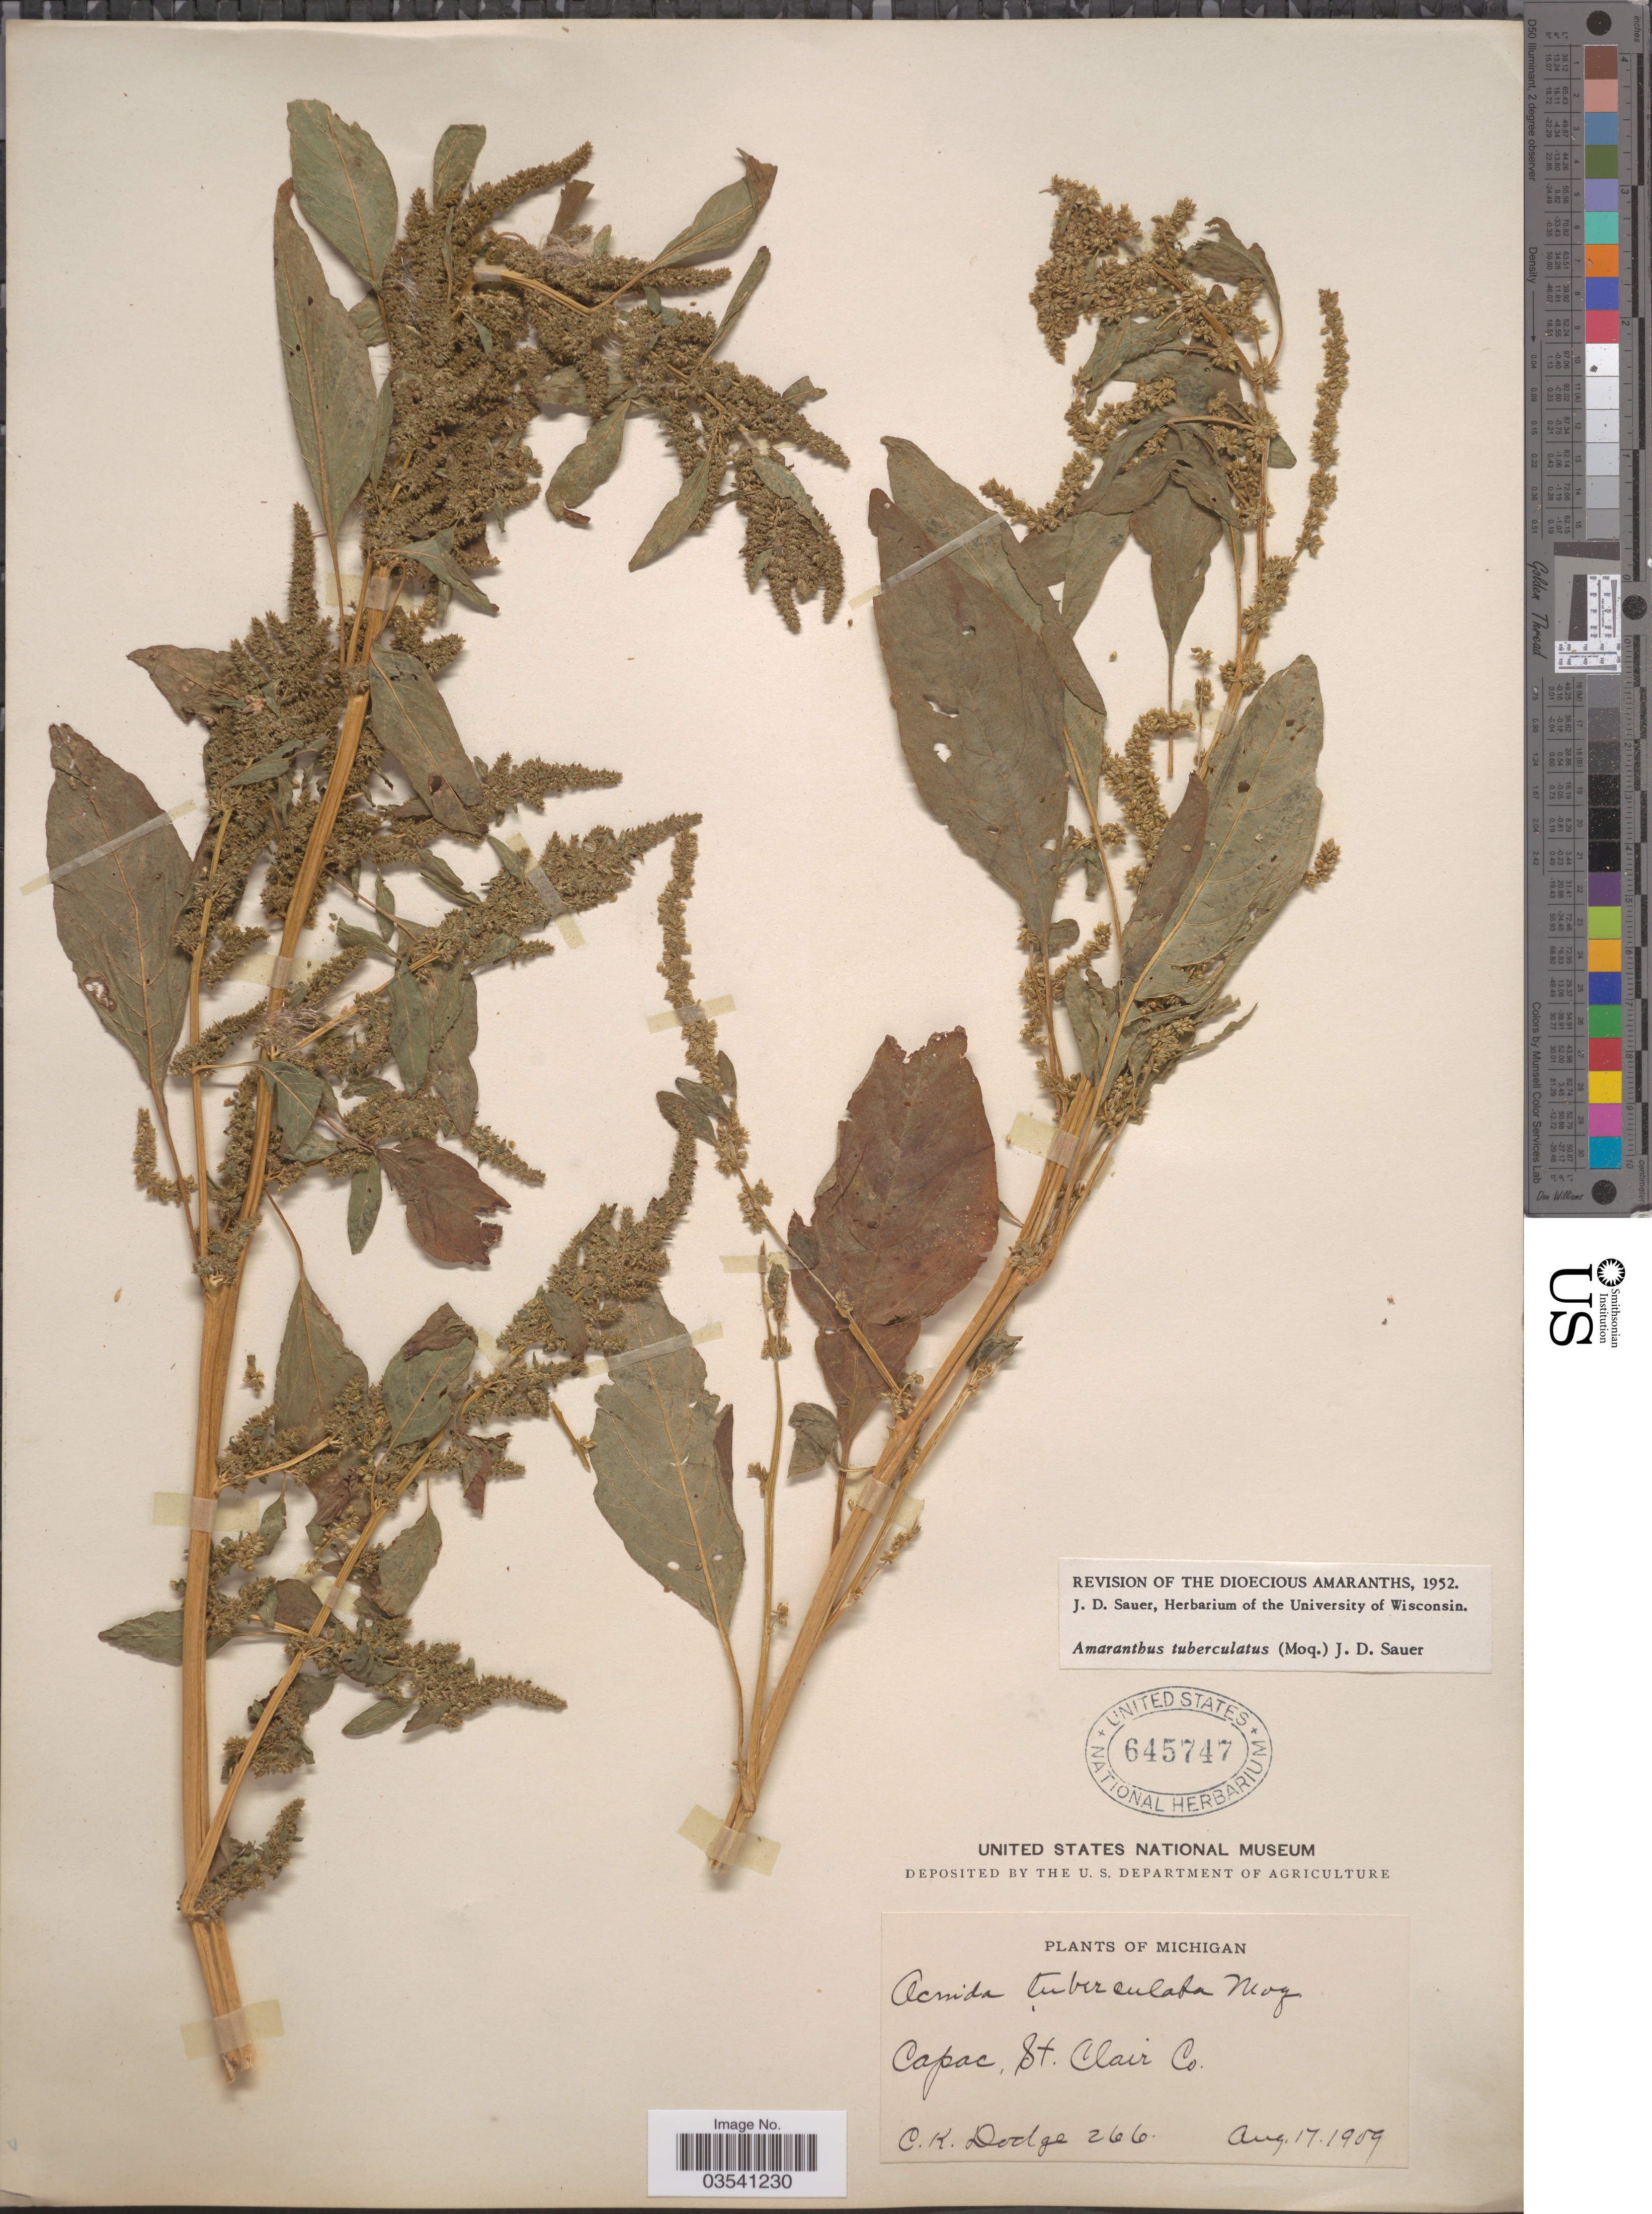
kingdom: Plantae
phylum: Tracheophyta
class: Magnoliopsida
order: Caryophyllales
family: Amaranthaceae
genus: Amaranthus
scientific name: Amaranthus tuberculatus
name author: (Moq.) J.D. Sauer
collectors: C. Dodge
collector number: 266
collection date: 1909-08-17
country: United States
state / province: Michigan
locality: Capac. St. Clair Co.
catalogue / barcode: US 645747